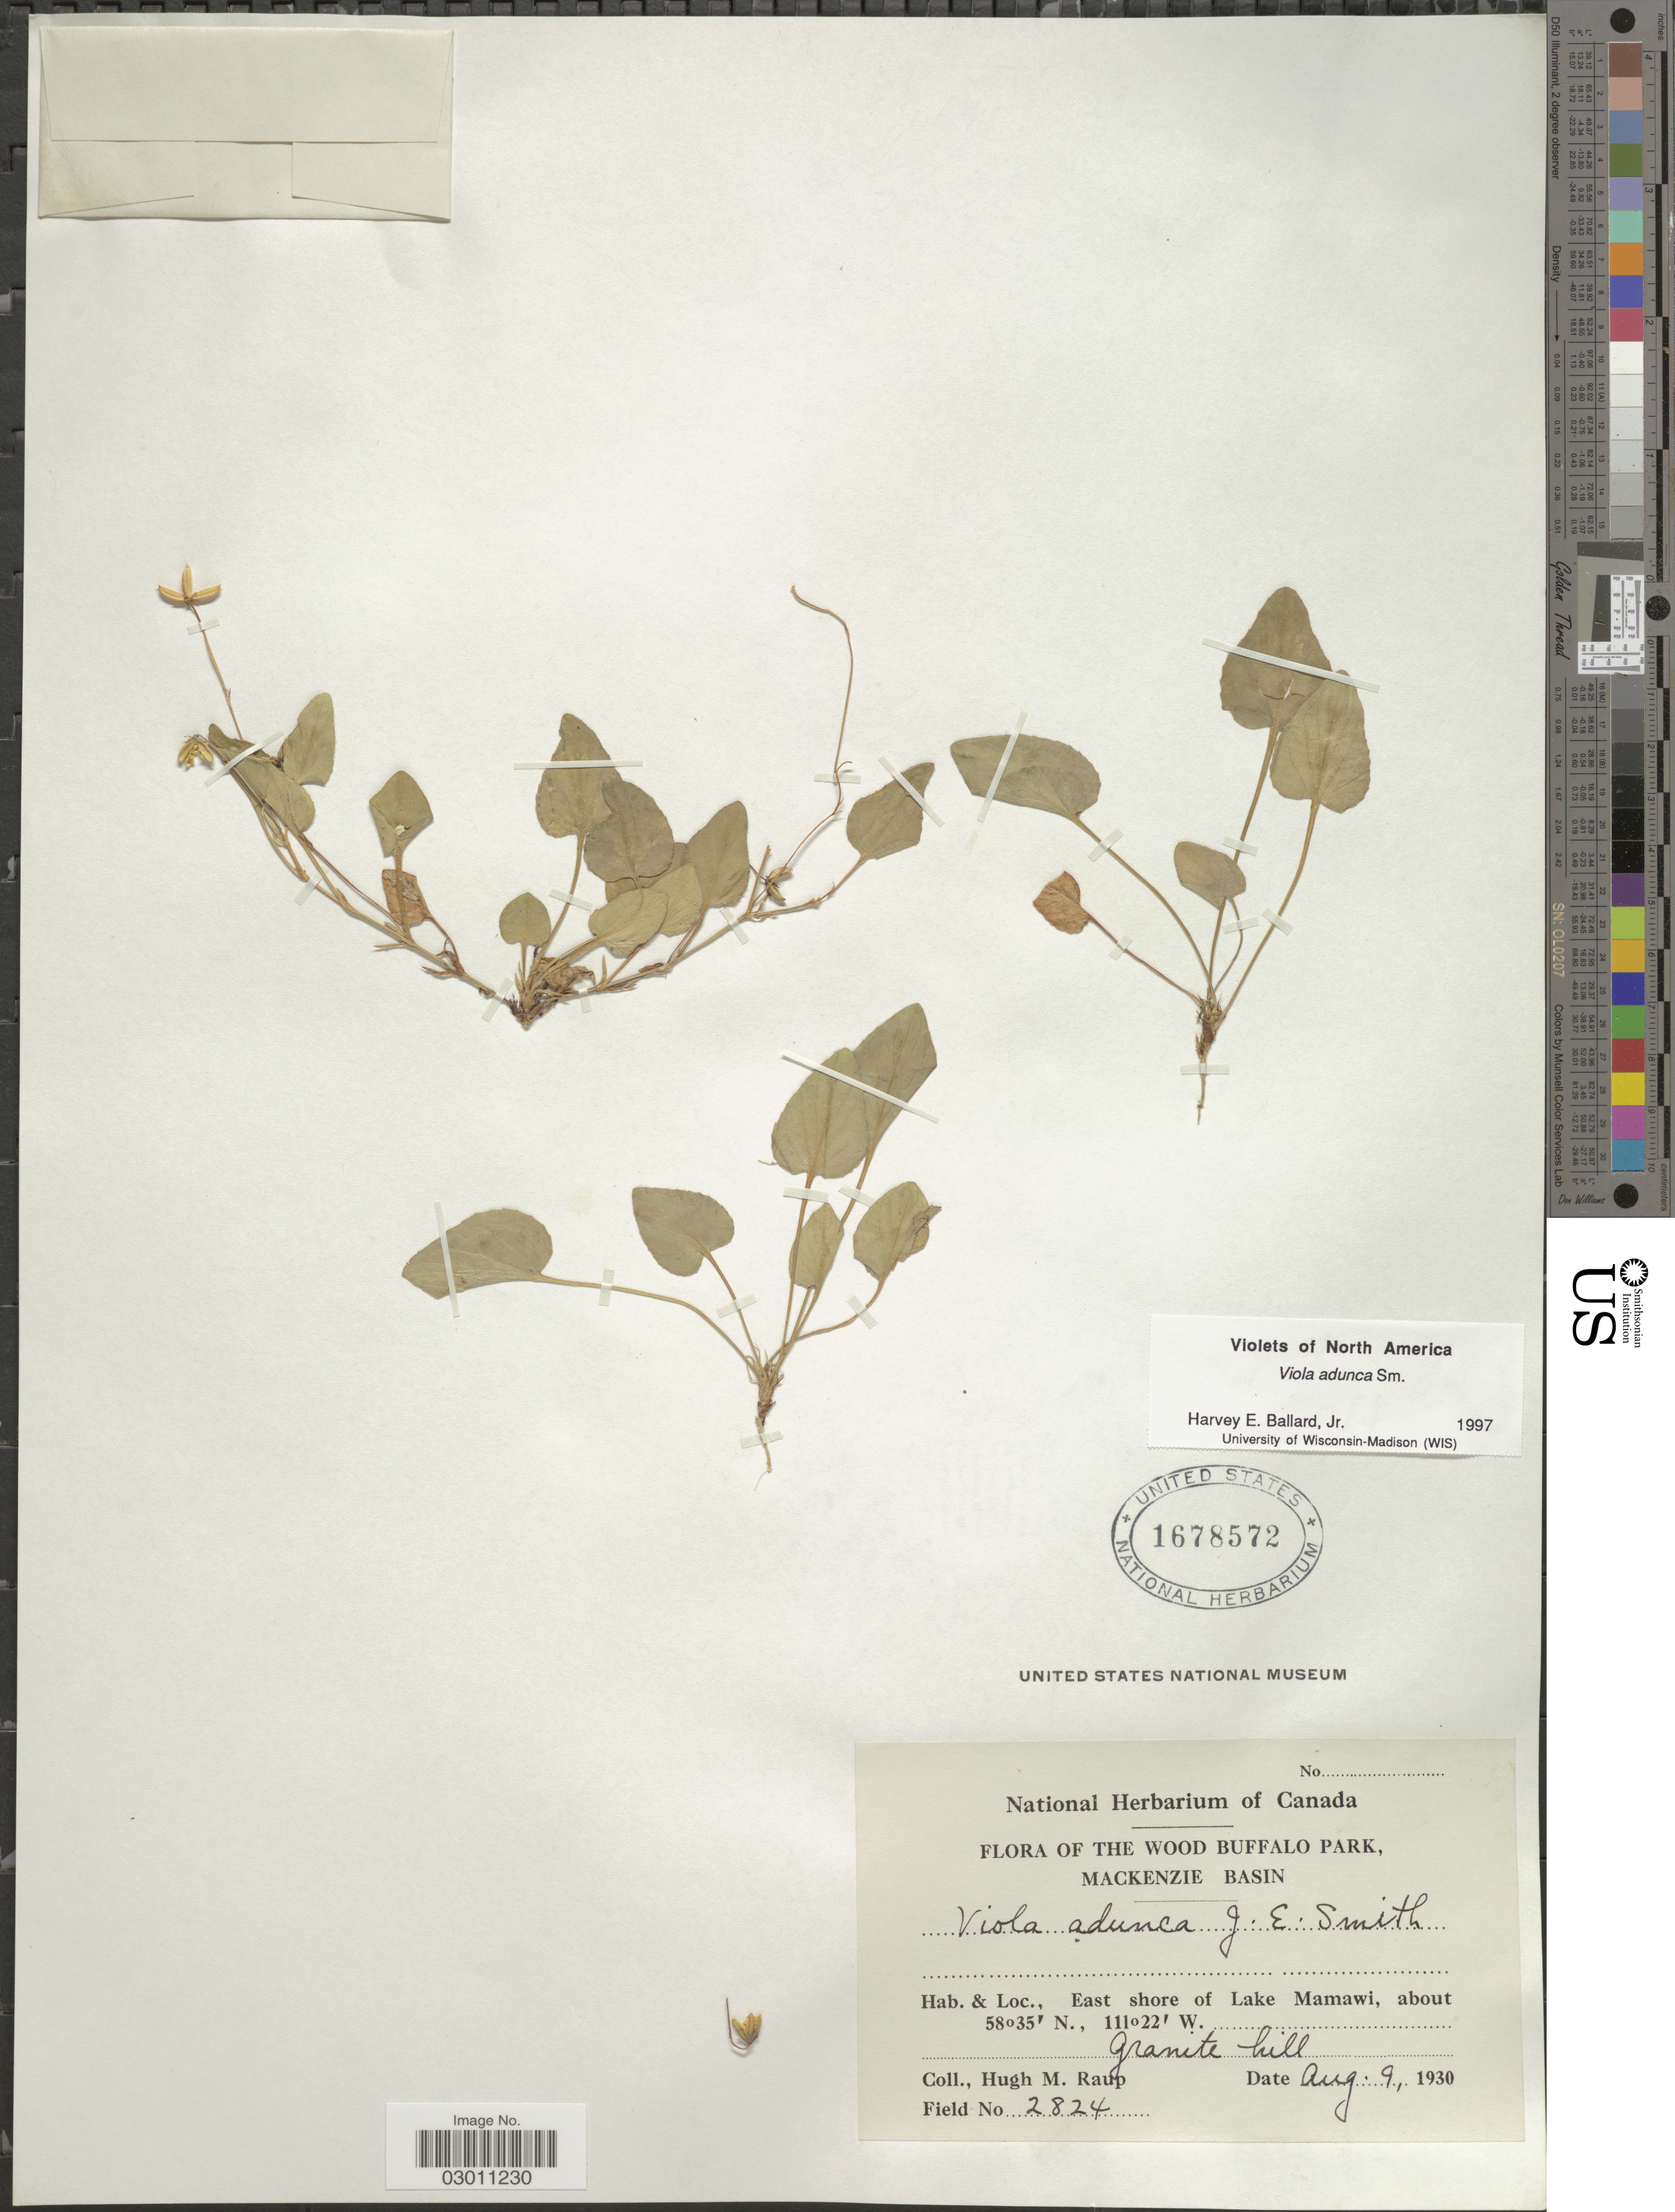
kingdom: Plantae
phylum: Tracheophyta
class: Magnoliopsida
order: Malpighiales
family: Violaceae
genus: Viola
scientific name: Viola adunca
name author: Sm.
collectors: H. Raup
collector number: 2824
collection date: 1930-08-09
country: Canada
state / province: Alberta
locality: The Wood Buffalo Park, Mackenzie Basin. East shore of Lake Mamawi.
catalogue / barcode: US 1678572